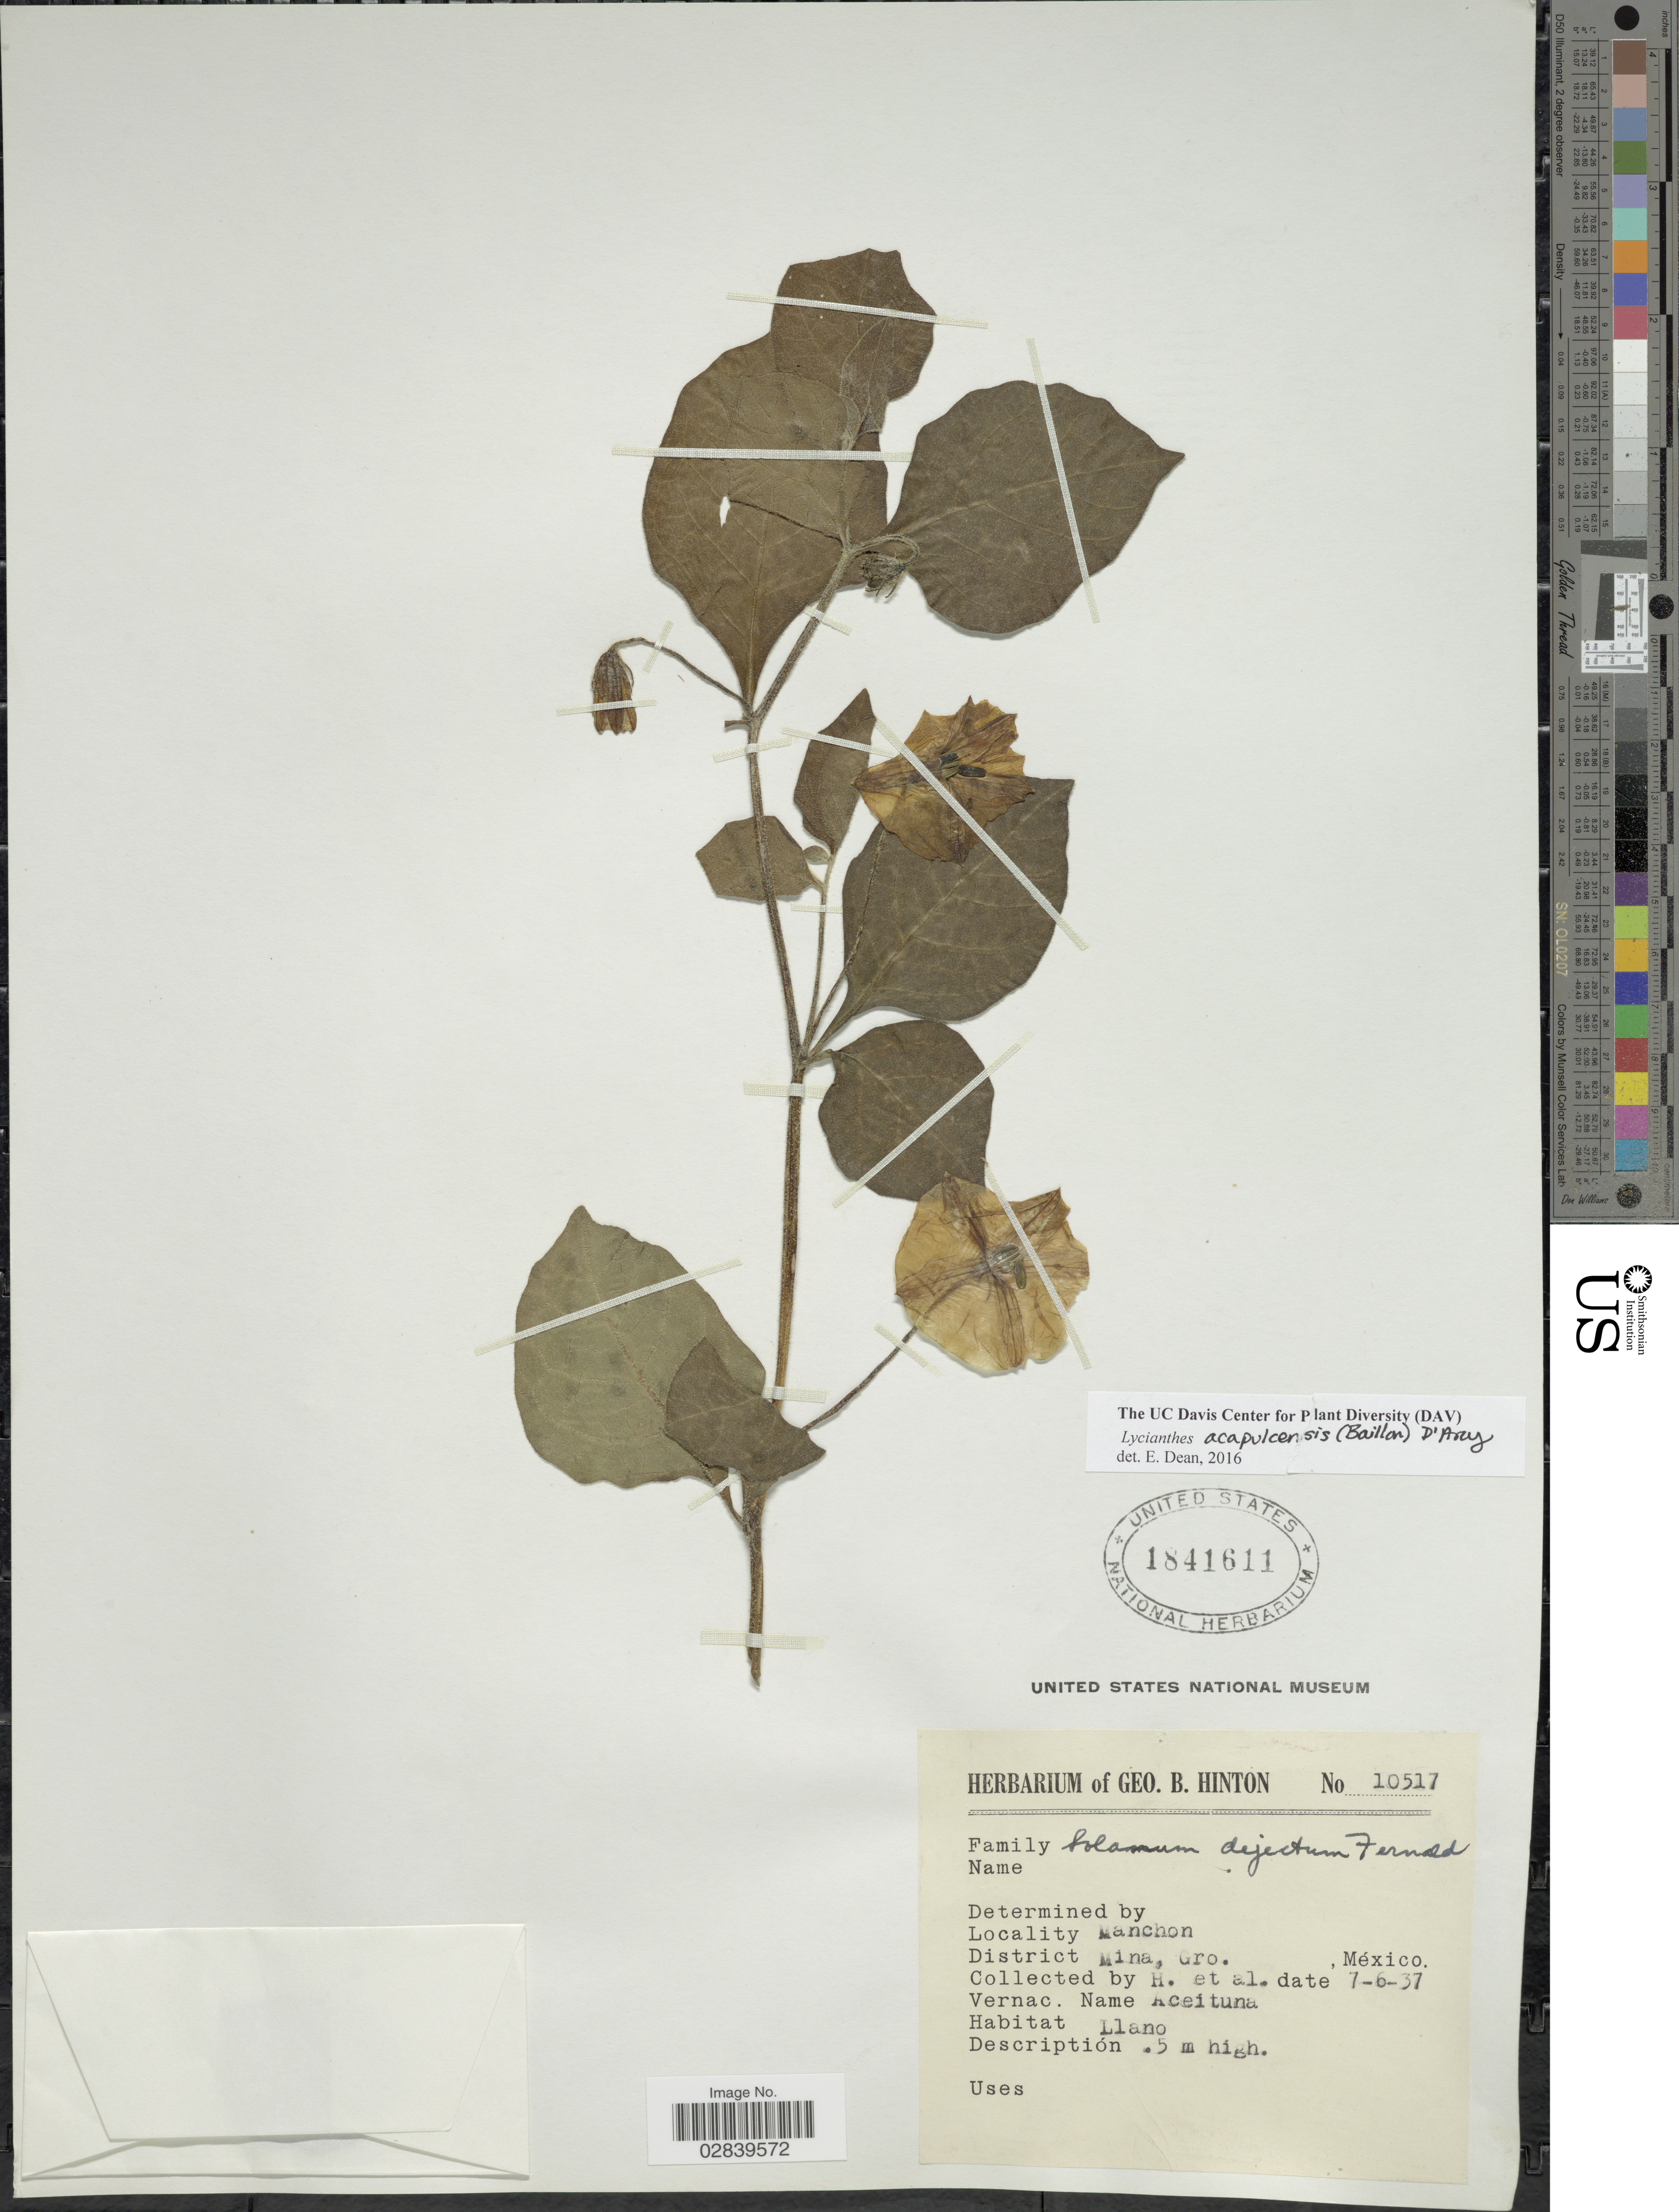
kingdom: Plantae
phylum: Tracheophyta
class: Magnoliopsida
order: Solanales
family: Solanaceae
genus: Lycianthes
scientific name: Lycianthes acapulcensis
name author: (Baill.) D'Arcy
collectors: G. B. Hinton & et al.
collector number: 10517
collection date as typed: Transcribed d/m/y: 7/6/37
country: Mexico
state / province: Guerrero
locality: Manchon, District Mina, Gro.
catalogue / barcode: US 1841611